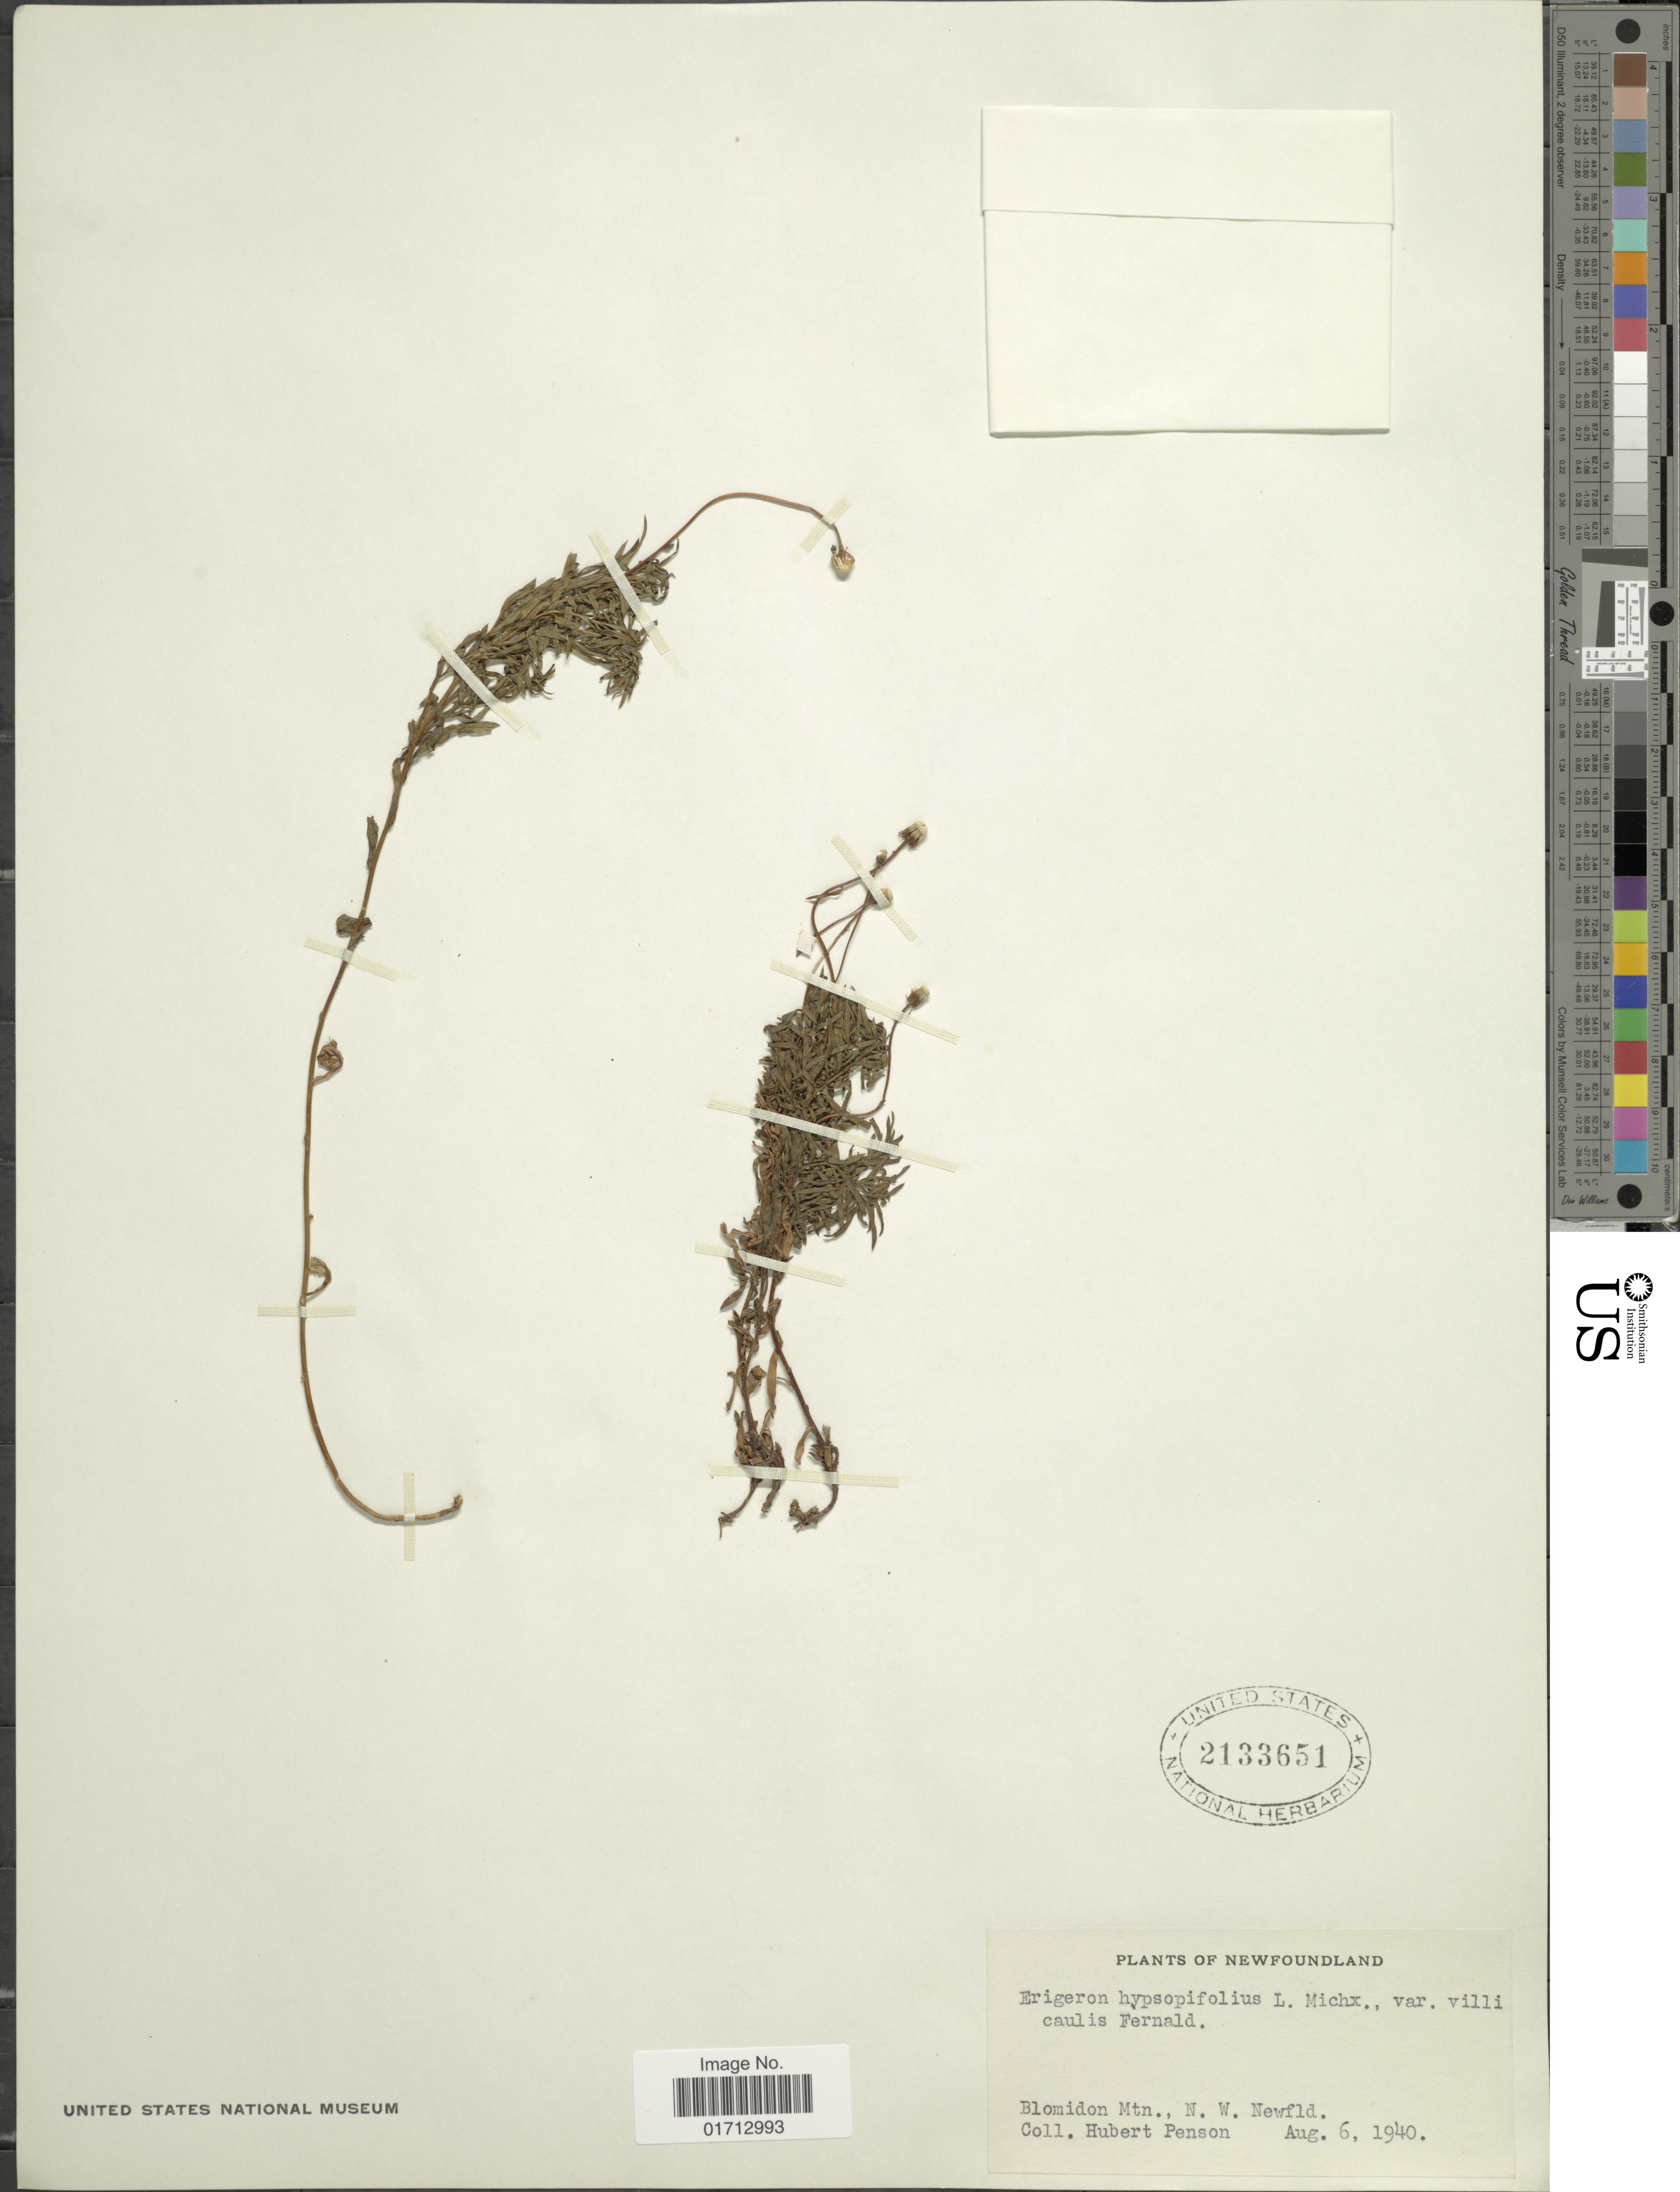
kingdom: Plantae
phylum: Tracheophyta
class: Magnoliopsida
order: Asterales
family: Asteraceae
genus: Erigeron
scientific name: Erigeron hyssopifolius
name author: Michx.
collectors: H. Penson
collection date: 1940-08-06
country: Canada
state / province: Newfoundland and Labrador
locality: Blomidon Mtn., N.W. Newfld.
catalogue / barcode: US 2133651